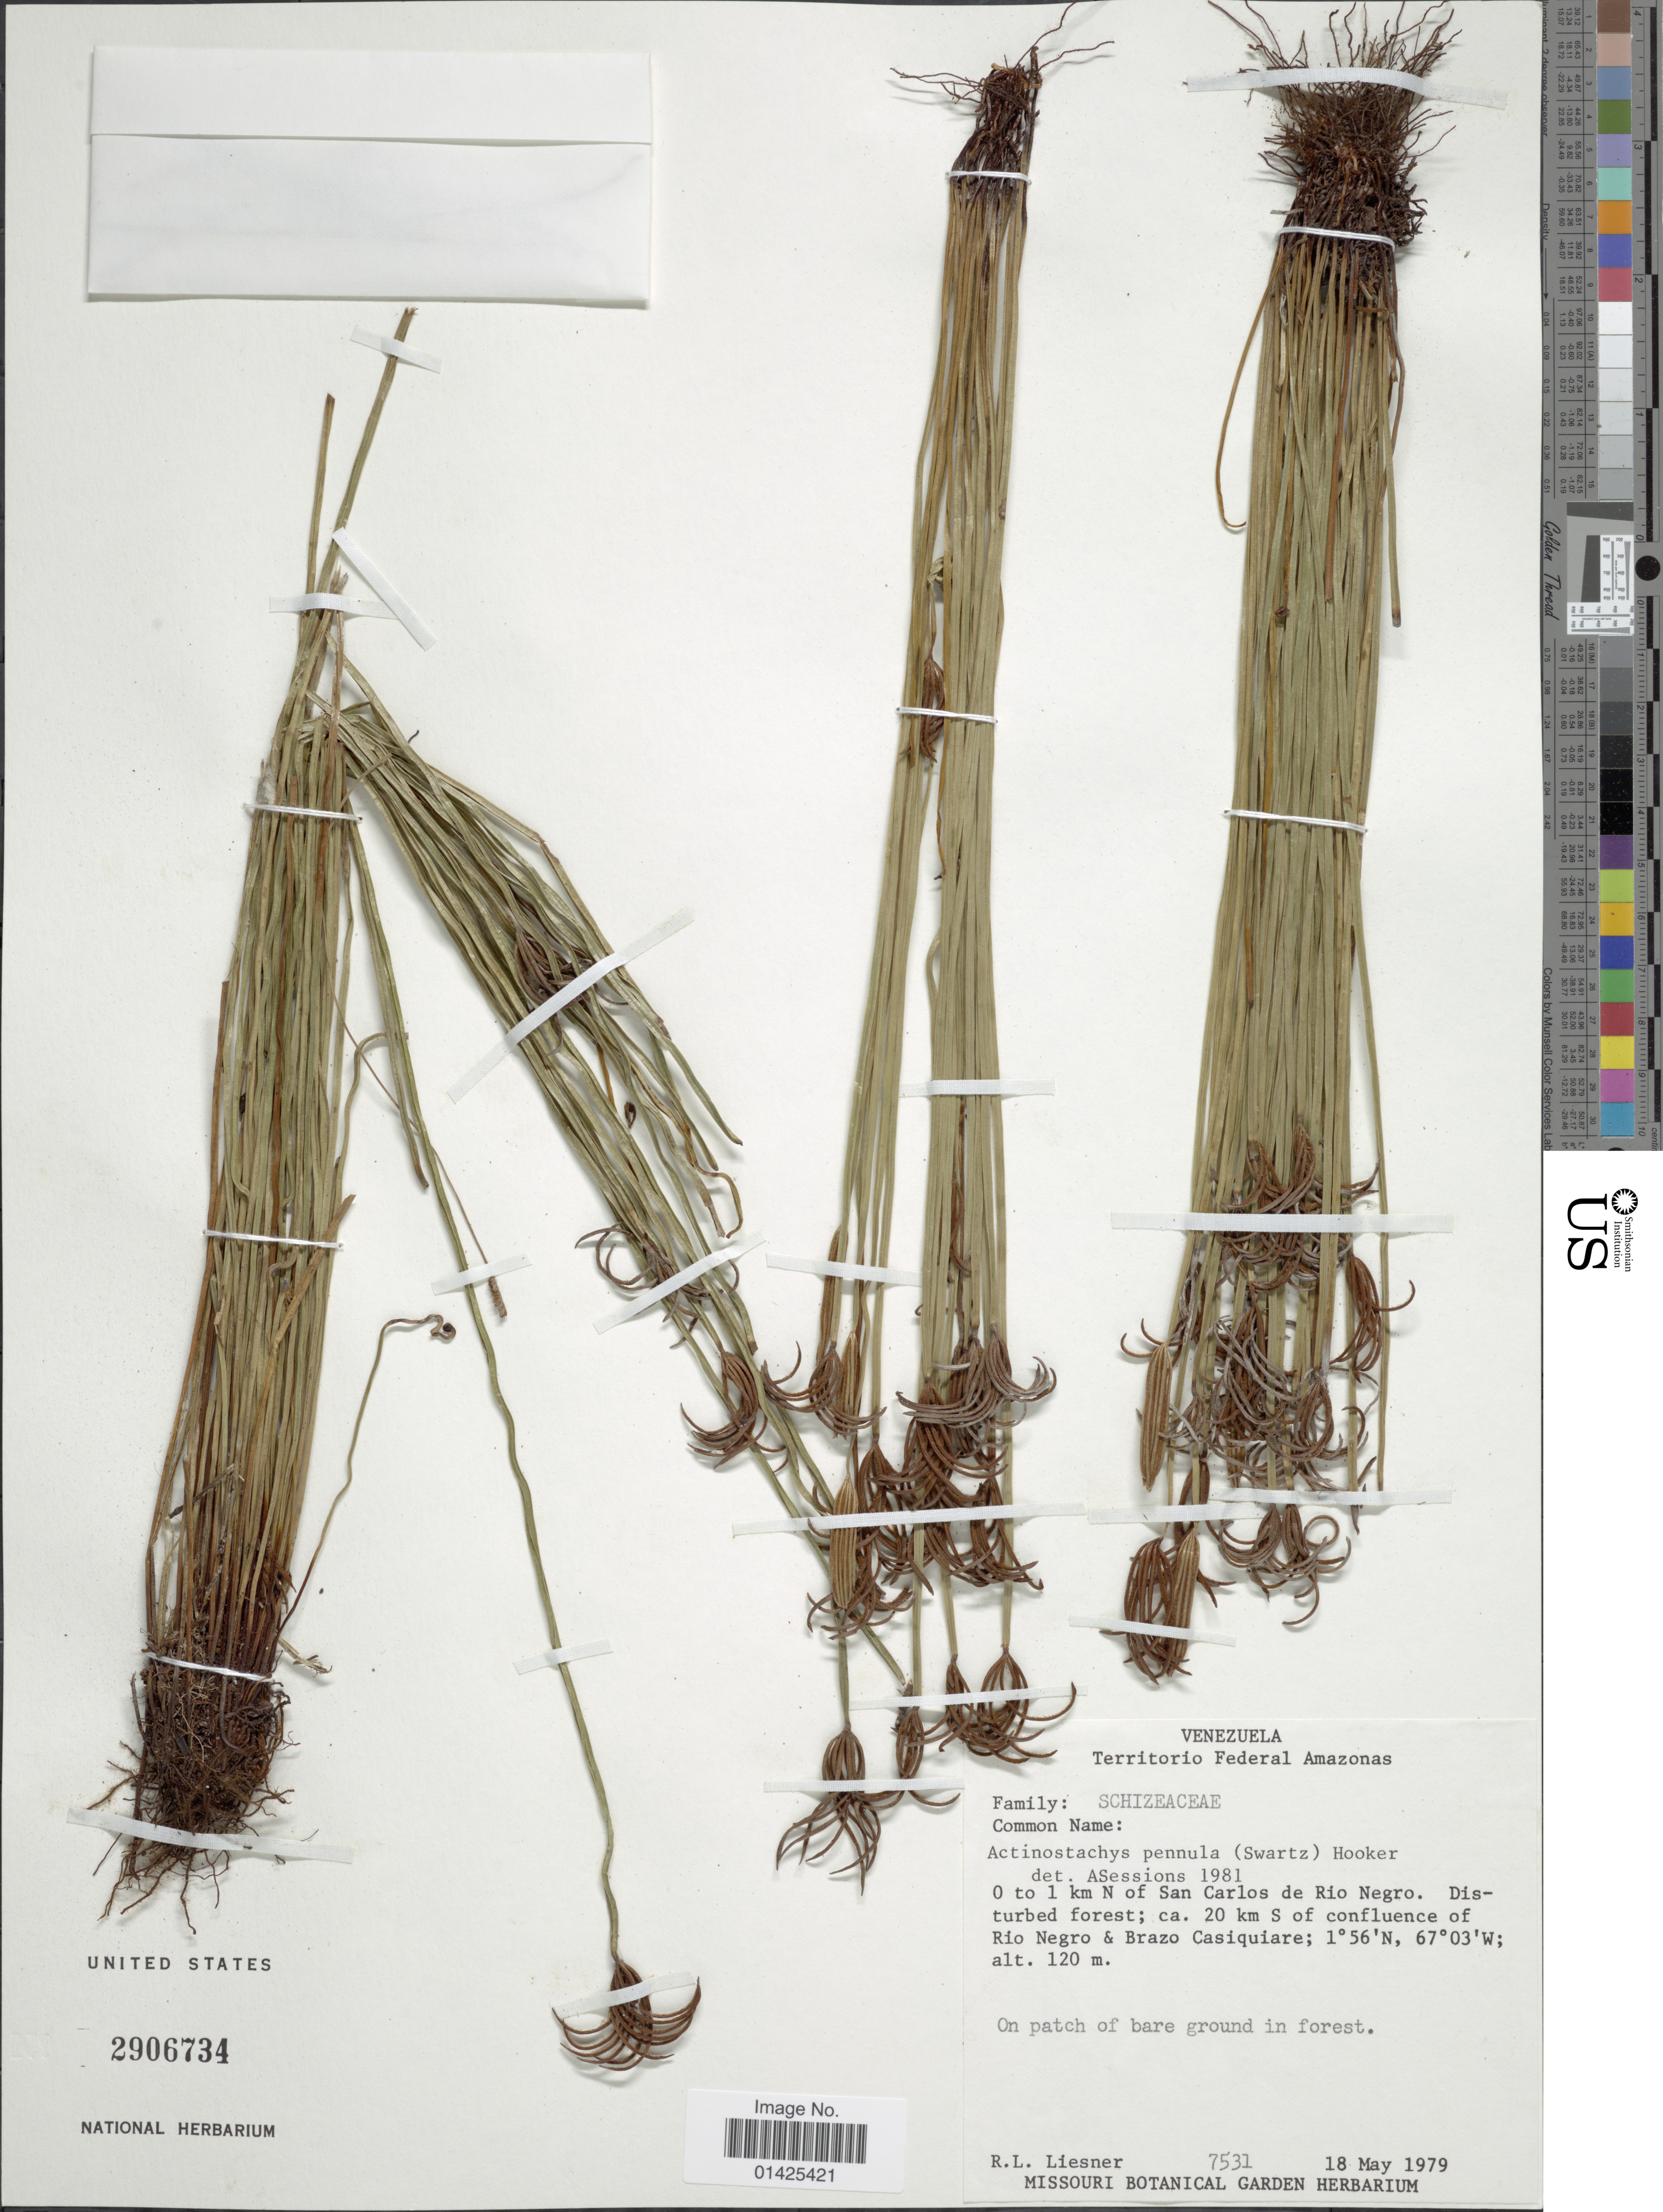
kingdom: Plantae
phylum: Tracheophyta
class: Polypodiopsida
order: Schizaeales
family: Schizaeaceae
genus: Actinostachys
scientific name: Actinostachys pennula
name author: (Sw.) Hook.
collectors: R. L. Liesner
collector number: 7531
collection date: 1979-05-18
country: Venezuela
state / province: Amazonas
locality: Territorio Federal Amazonas, 0 to 1 km N of San Carlos de Rio Negro. Disturbed forest; ca. 20 km S of confluence of Rio Negro & Brazo Casiquaire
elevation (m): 120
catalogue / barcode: US 2906734